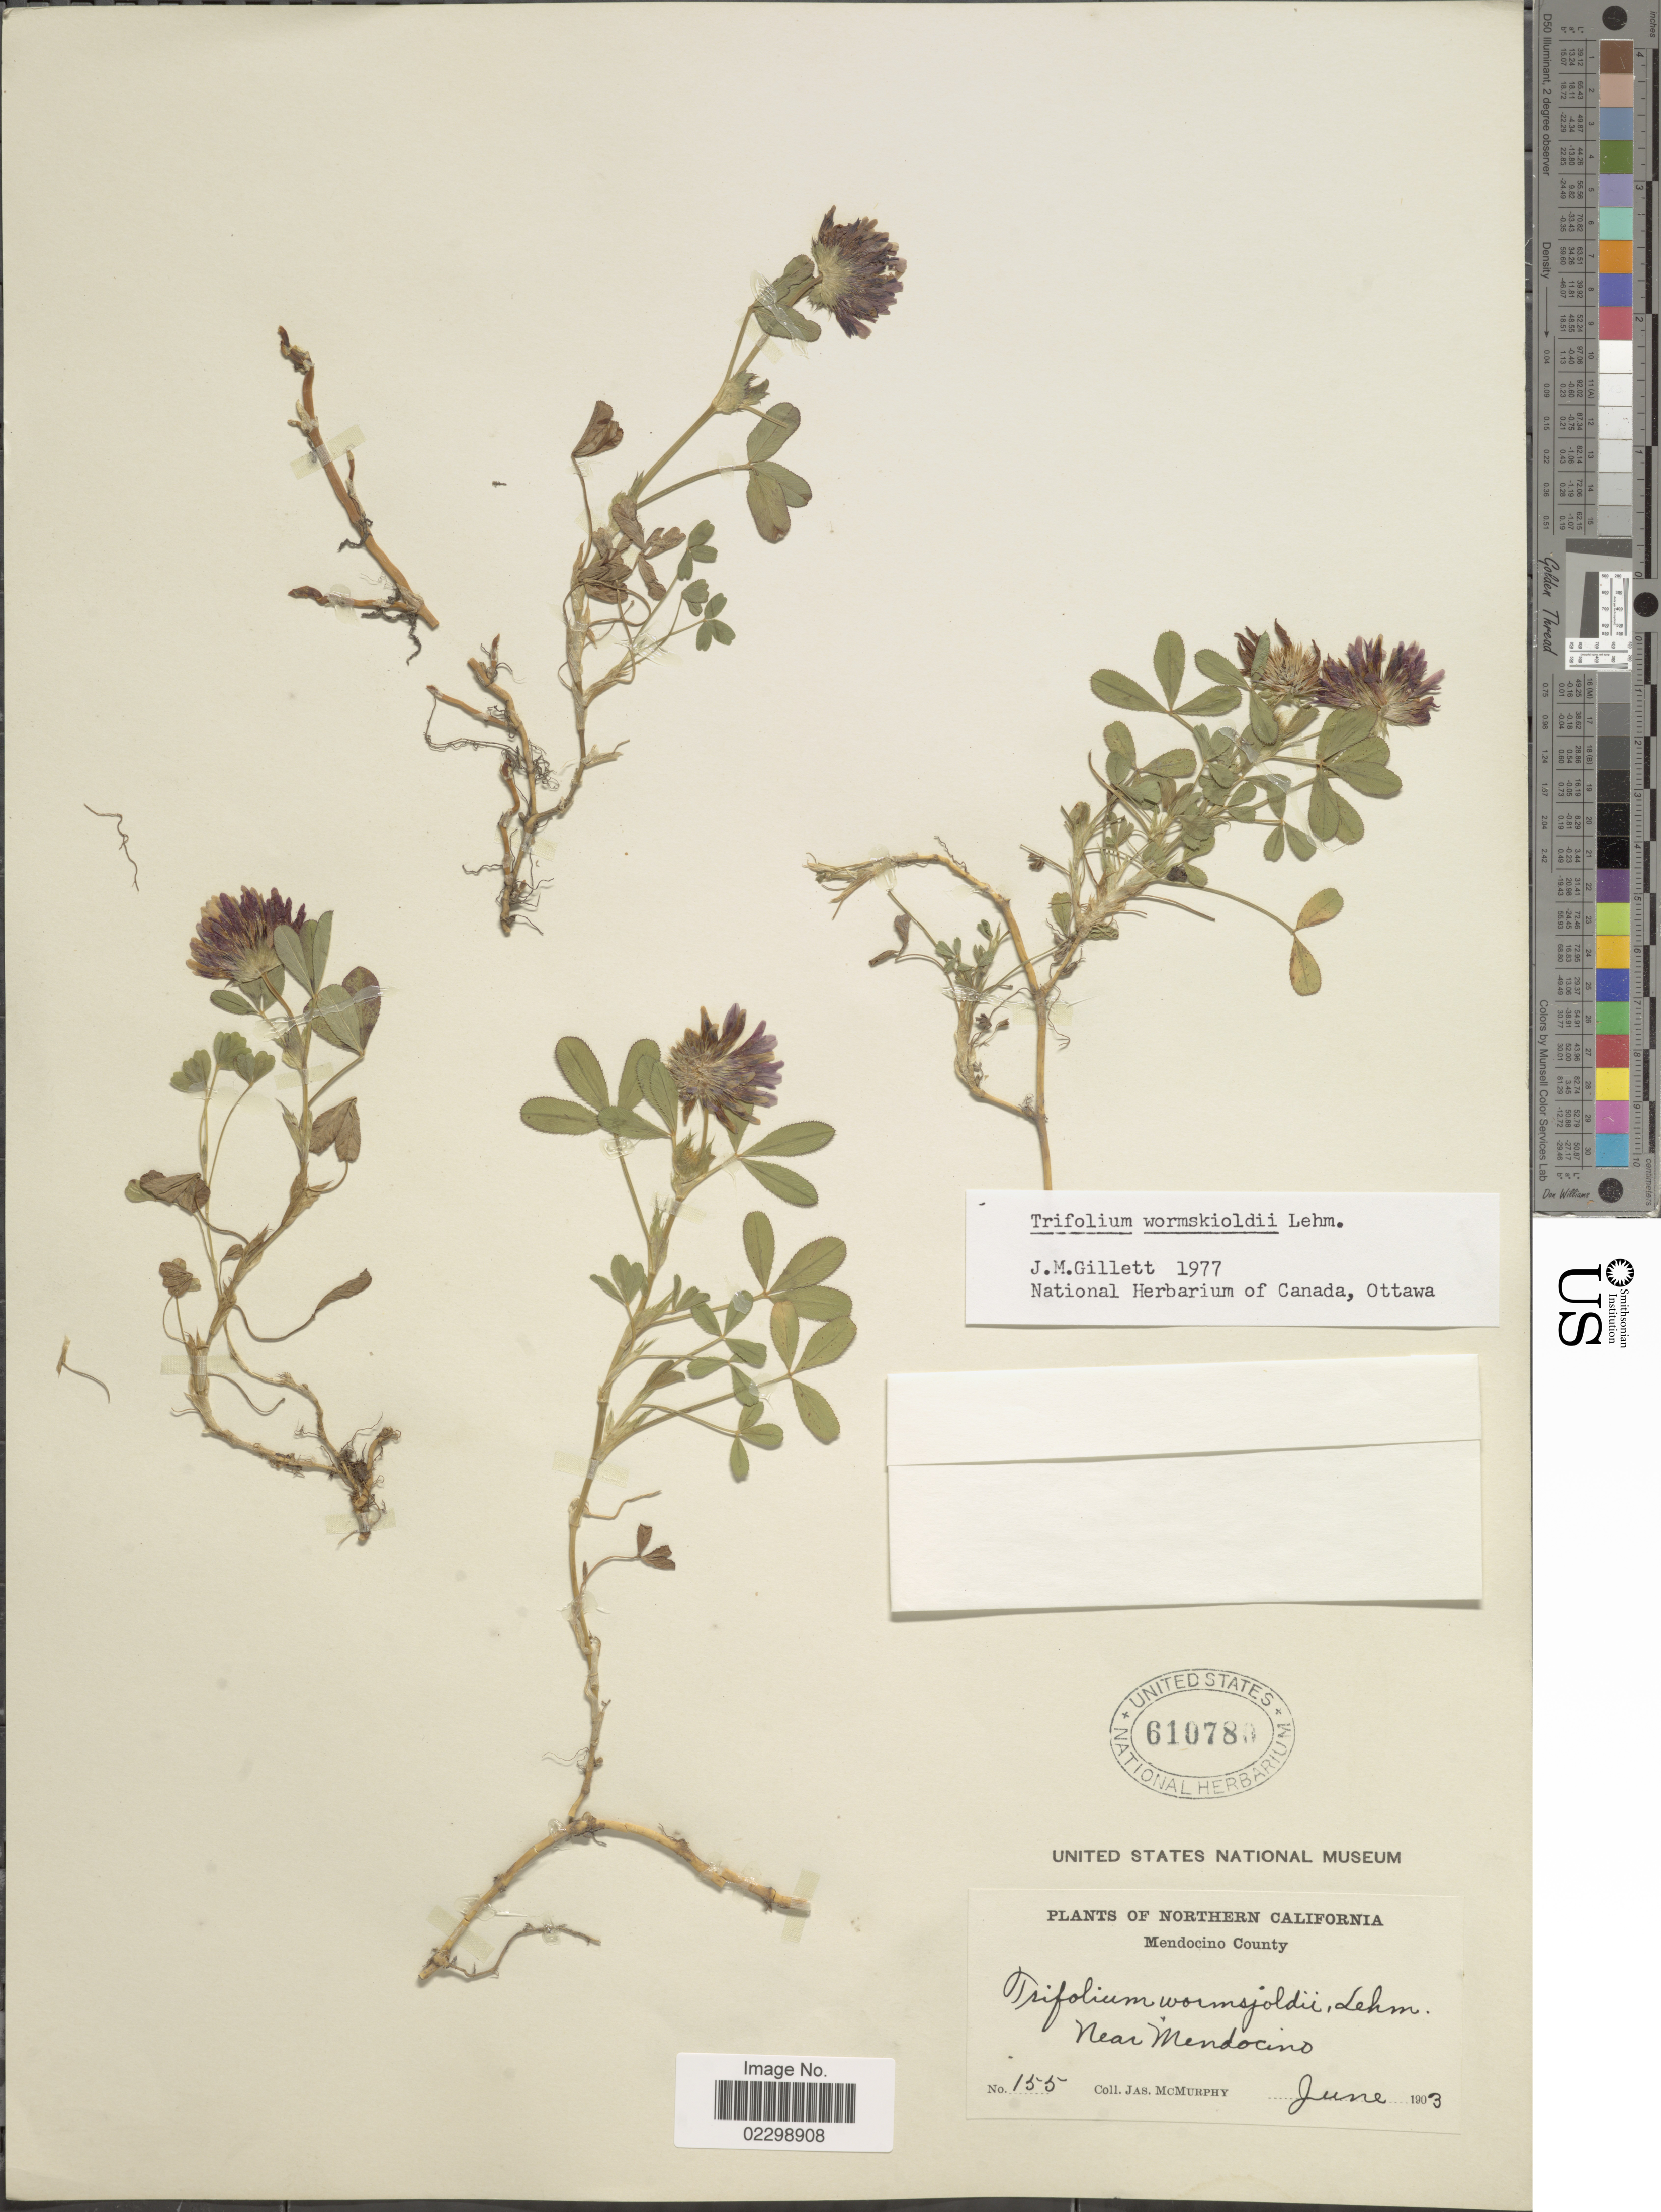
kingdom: Plantae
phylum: Tracheophyta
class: Magnoliopsida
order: Fabales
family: Fabaceae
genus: Trifolium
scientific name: Trifolium wormskioldii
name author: Lehm.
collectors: J. McMurphy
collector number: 155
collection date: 1903-06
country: United States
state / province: California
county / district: Mendocino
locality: Northern California, near Mendocino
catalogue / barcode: US 610780